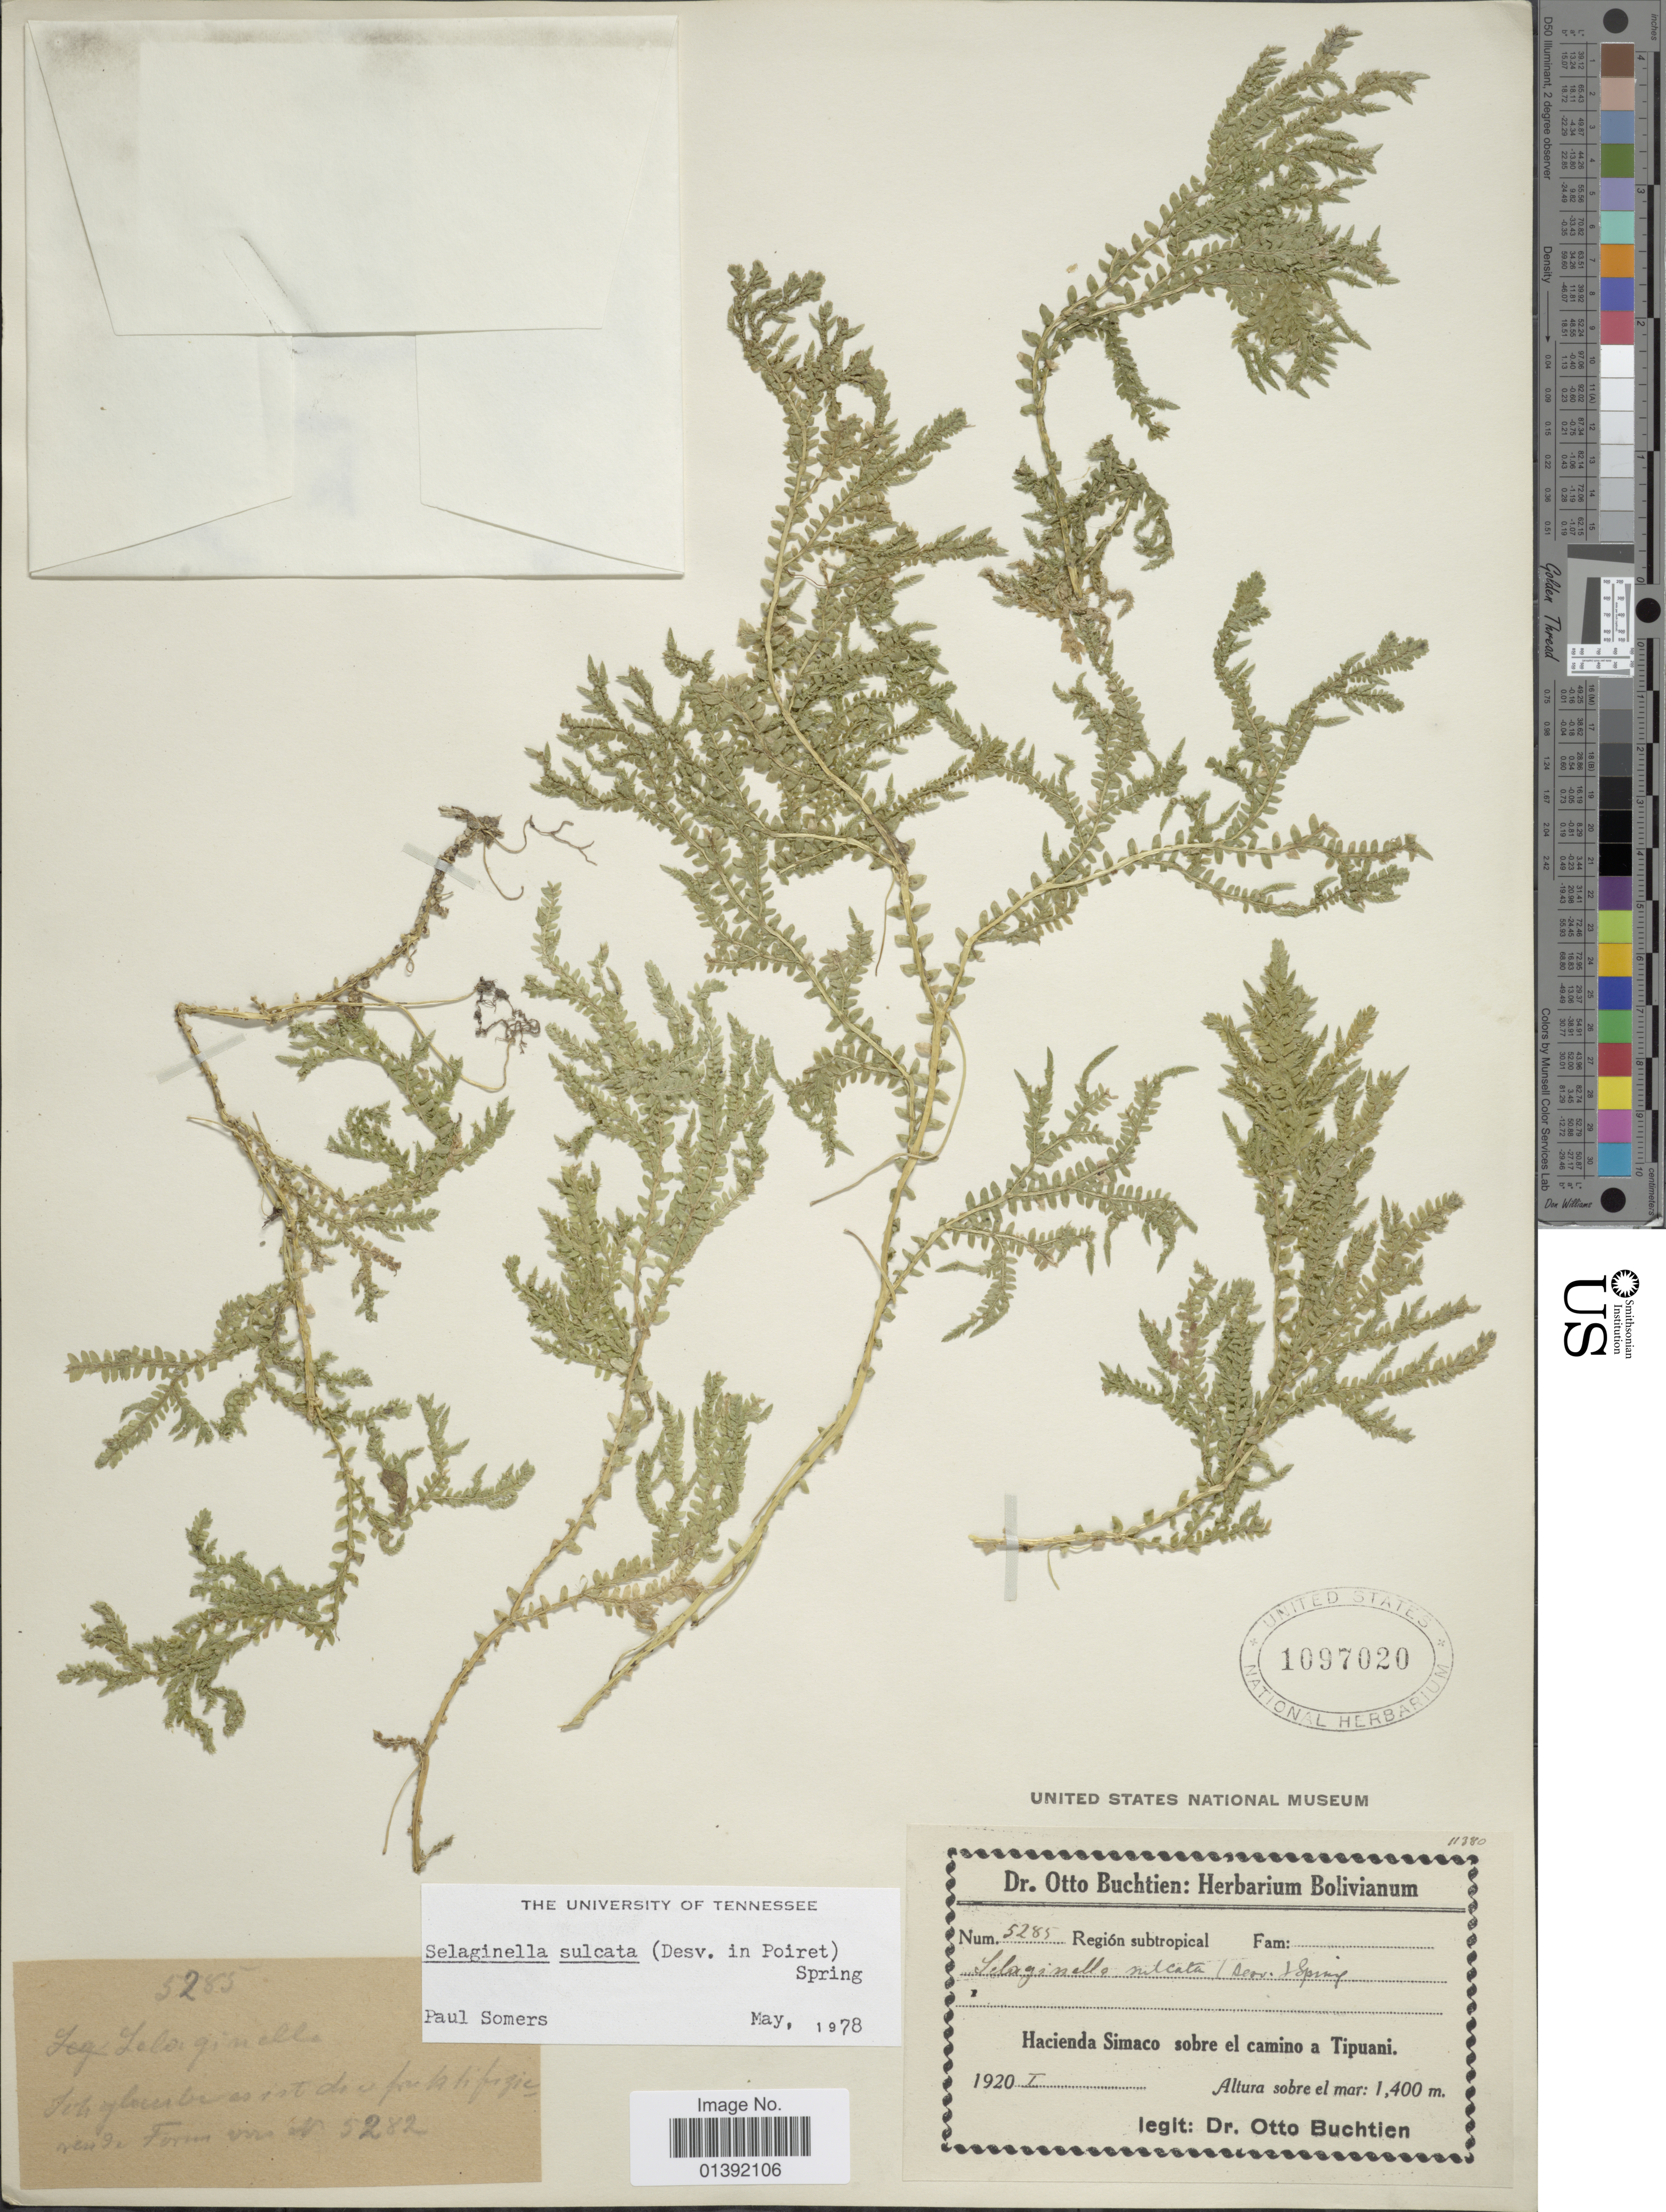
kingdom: Plantae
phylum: Tracheophyta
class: Lycopodiopsida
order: Selaginellales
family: Selaginellaceae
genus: Selaginella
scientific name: Selaginella sulcata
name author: (Desv. ex Poir.) Spring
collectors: O. Buchtien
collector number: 5285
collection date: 1920-01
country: Bolivia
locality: Hacienda Simaco sobre el camino a Tipuani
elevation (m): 1400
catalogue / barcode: US 1097020